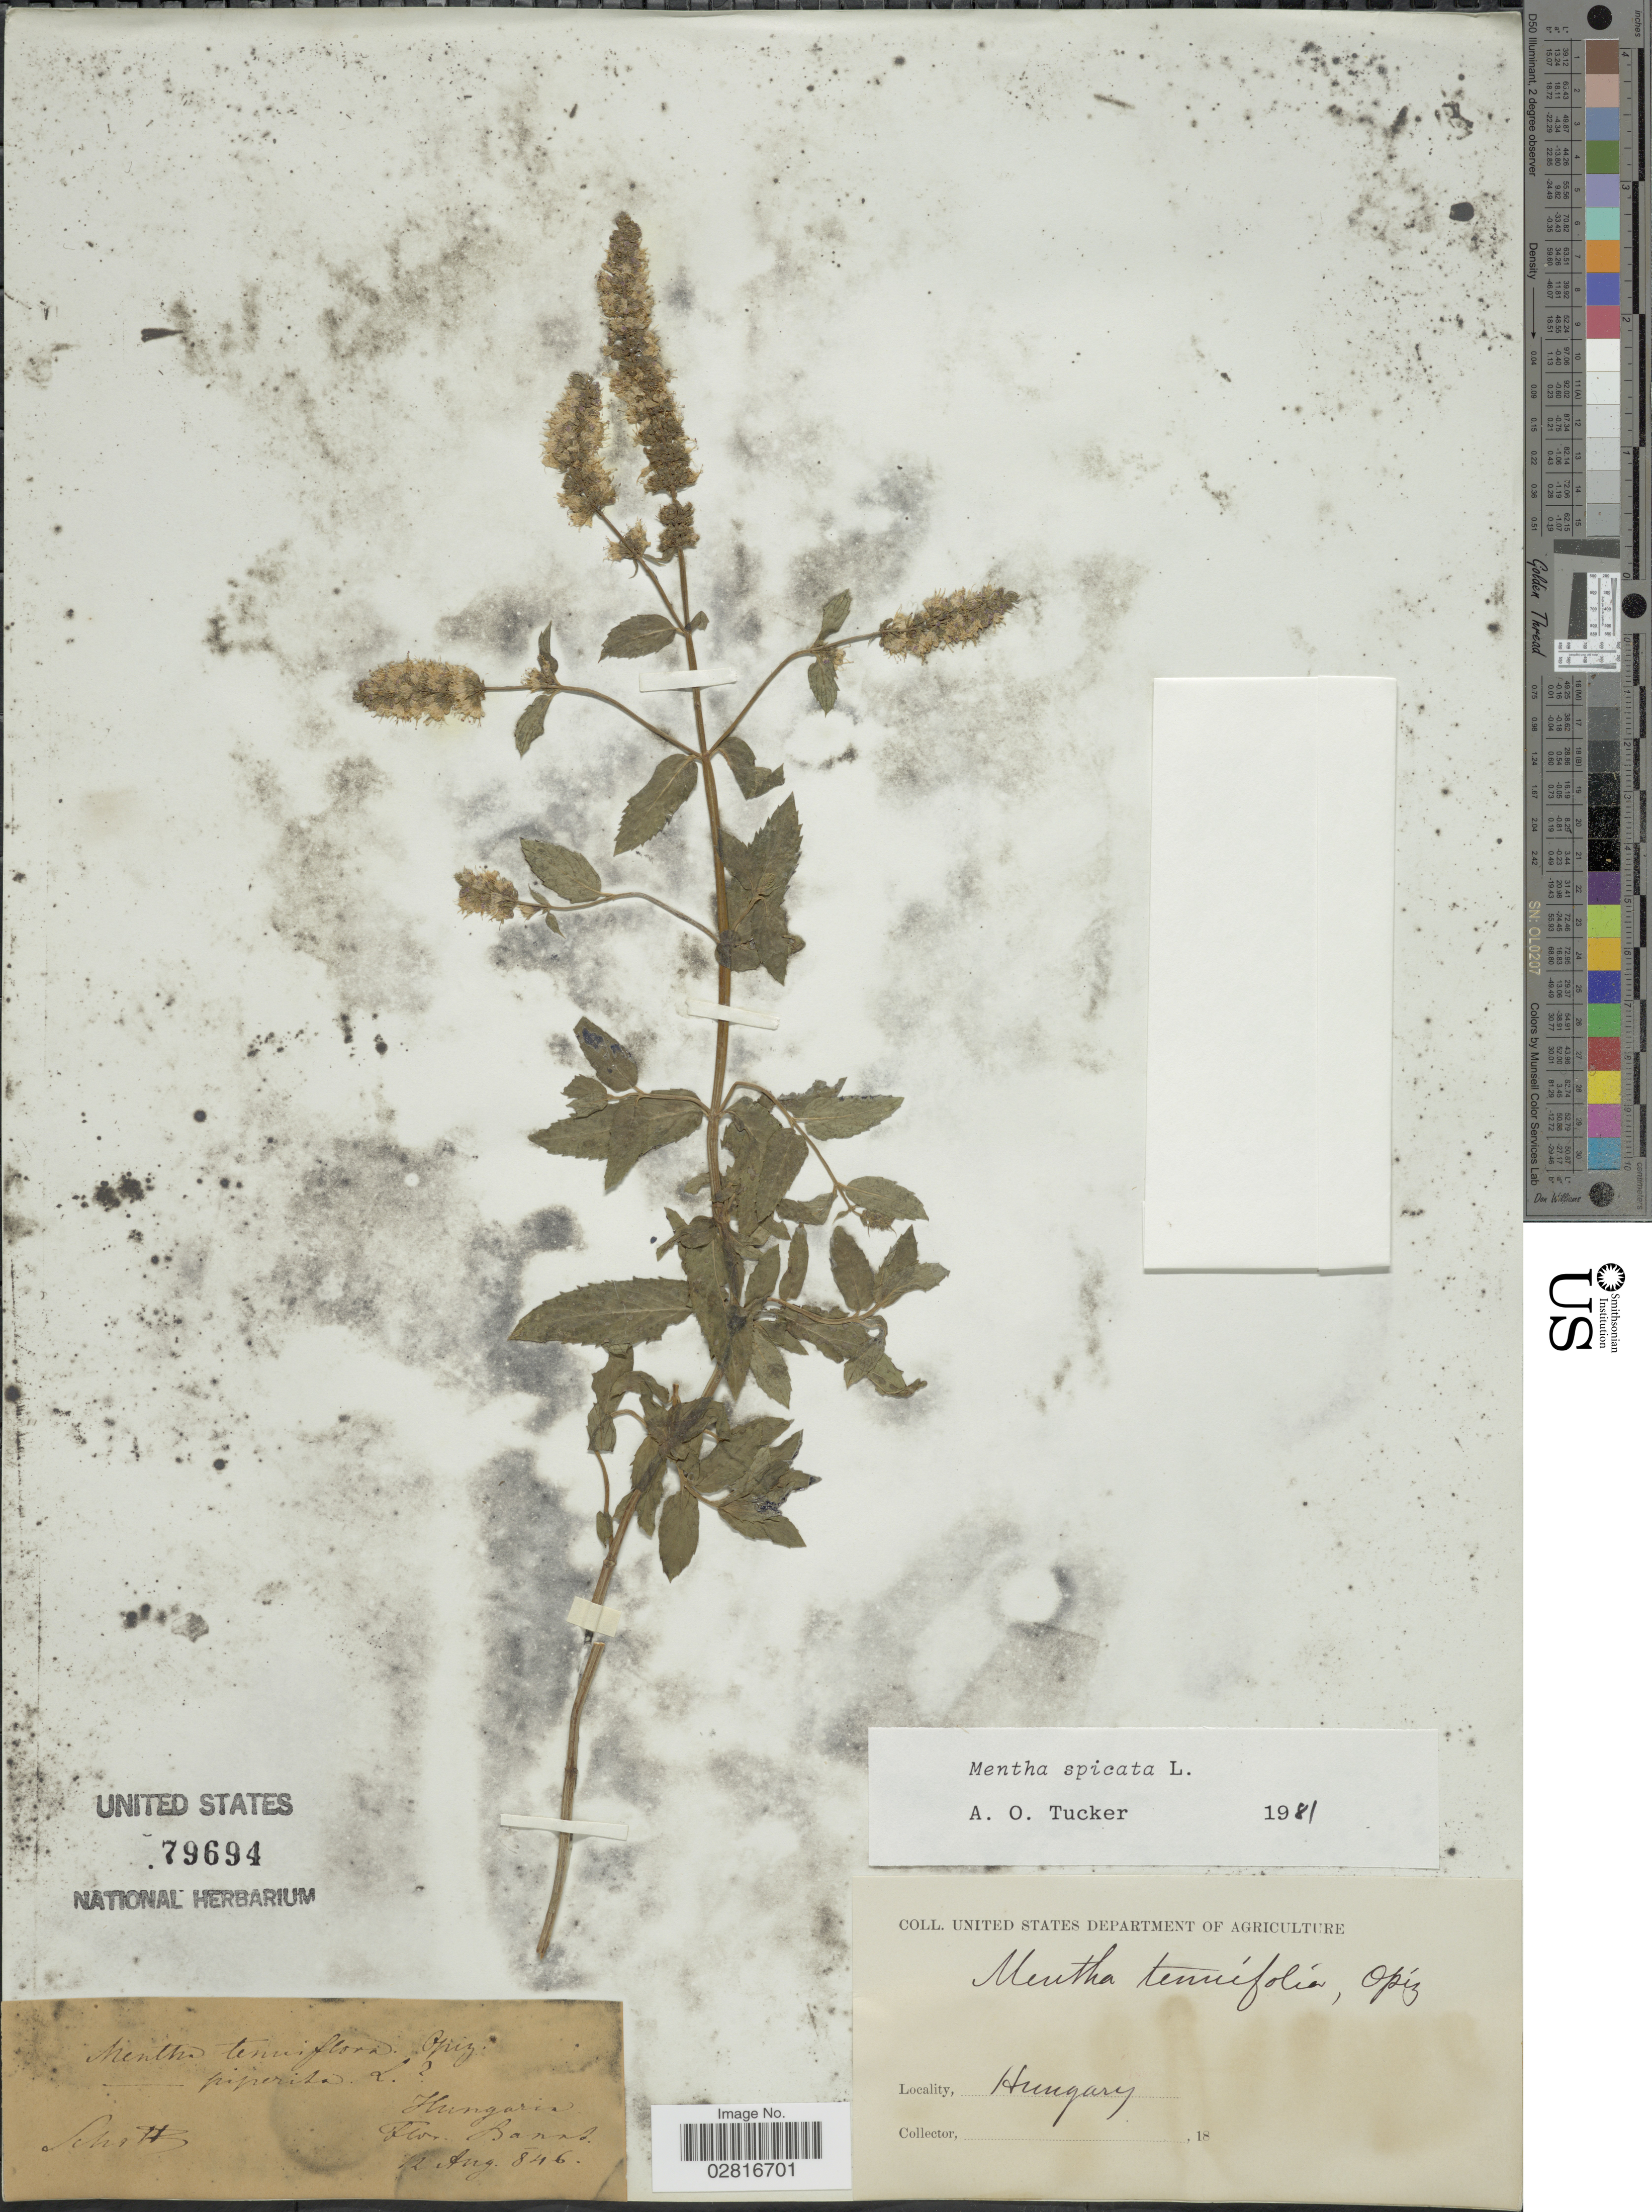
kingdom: Plantae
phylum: Tracheophyta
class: Magnoliopsida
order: Lamiales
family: Lamiaceae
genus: Mentha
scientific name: Mentha spicata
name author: L.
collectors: Schott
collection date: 1846-08-12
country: Hungary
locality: Banat [interpreted]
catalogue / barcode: US 79694